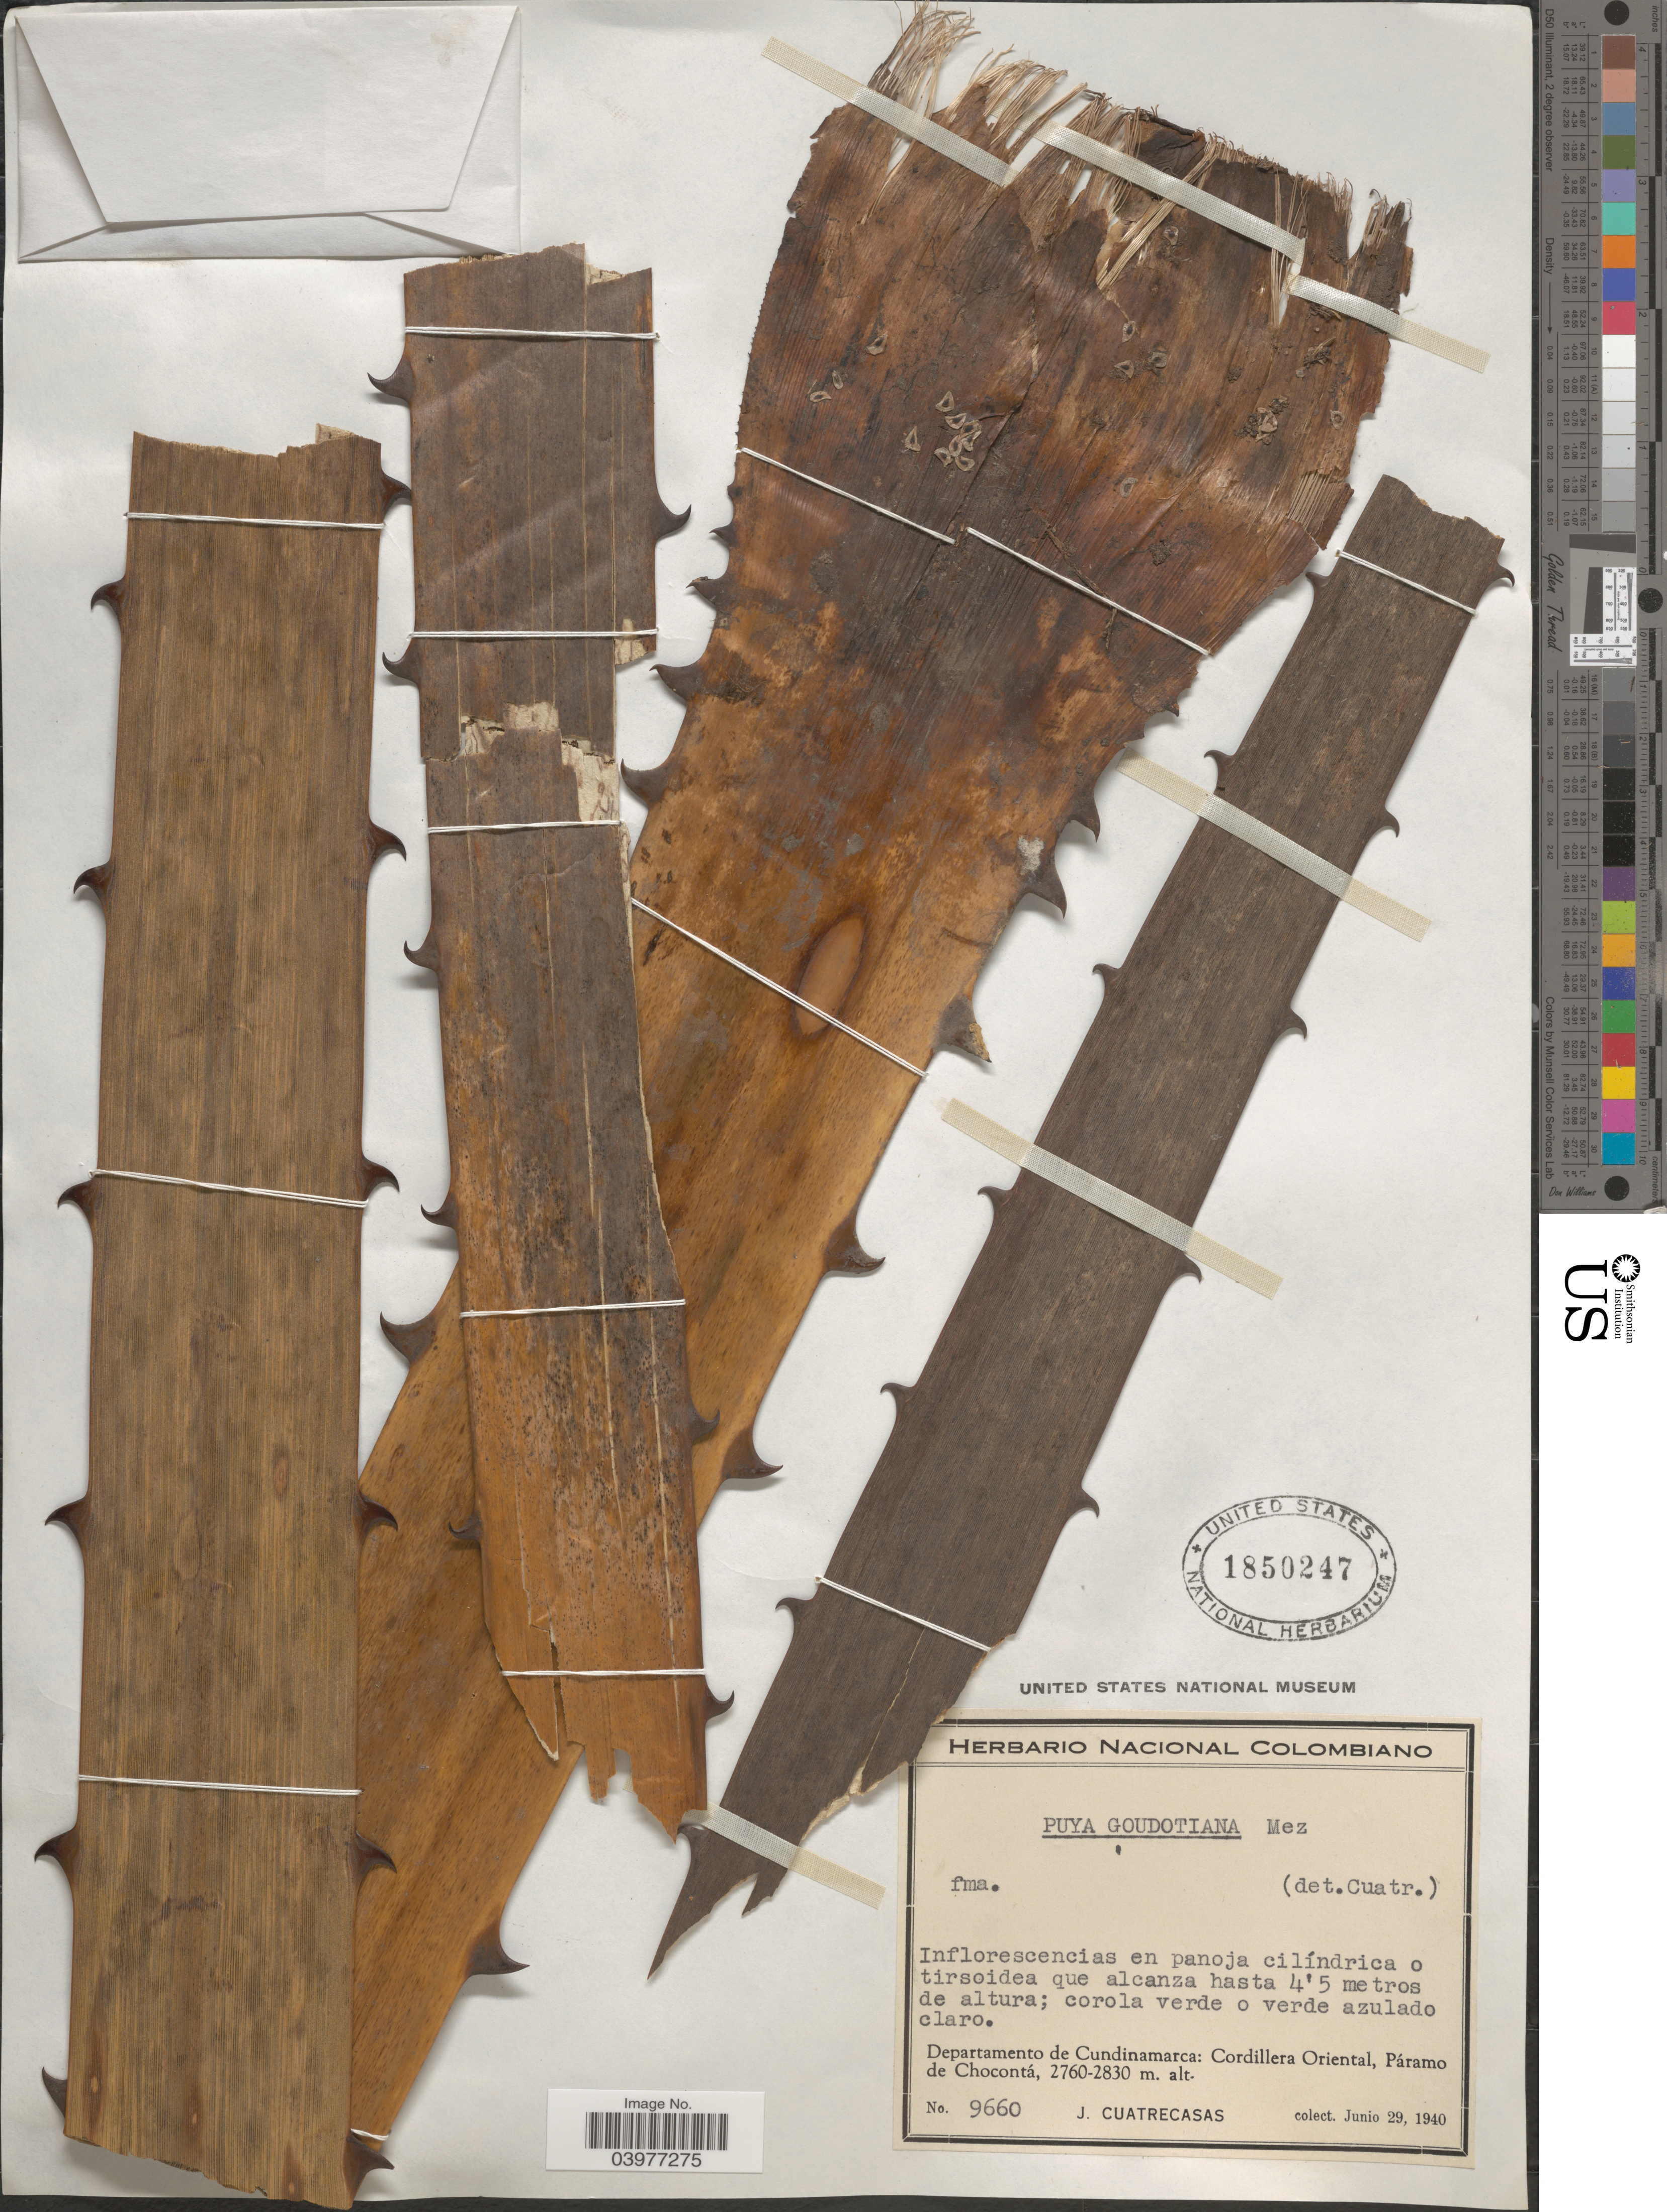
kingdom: Plantae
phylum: Tracheophyta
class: Liliopsida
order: Poales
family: Bromeliaceae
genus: Puya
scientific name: Puya goudotiana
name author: Mez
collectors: J. Cuatrecasas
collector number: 9660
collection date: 1940-06-29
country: Colombia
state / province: Cundinamarca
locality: Departamento de Cundinamarca: Cordillera Oriental, Páramo de Chocontá.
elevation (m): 2760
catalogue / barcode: US 1850247